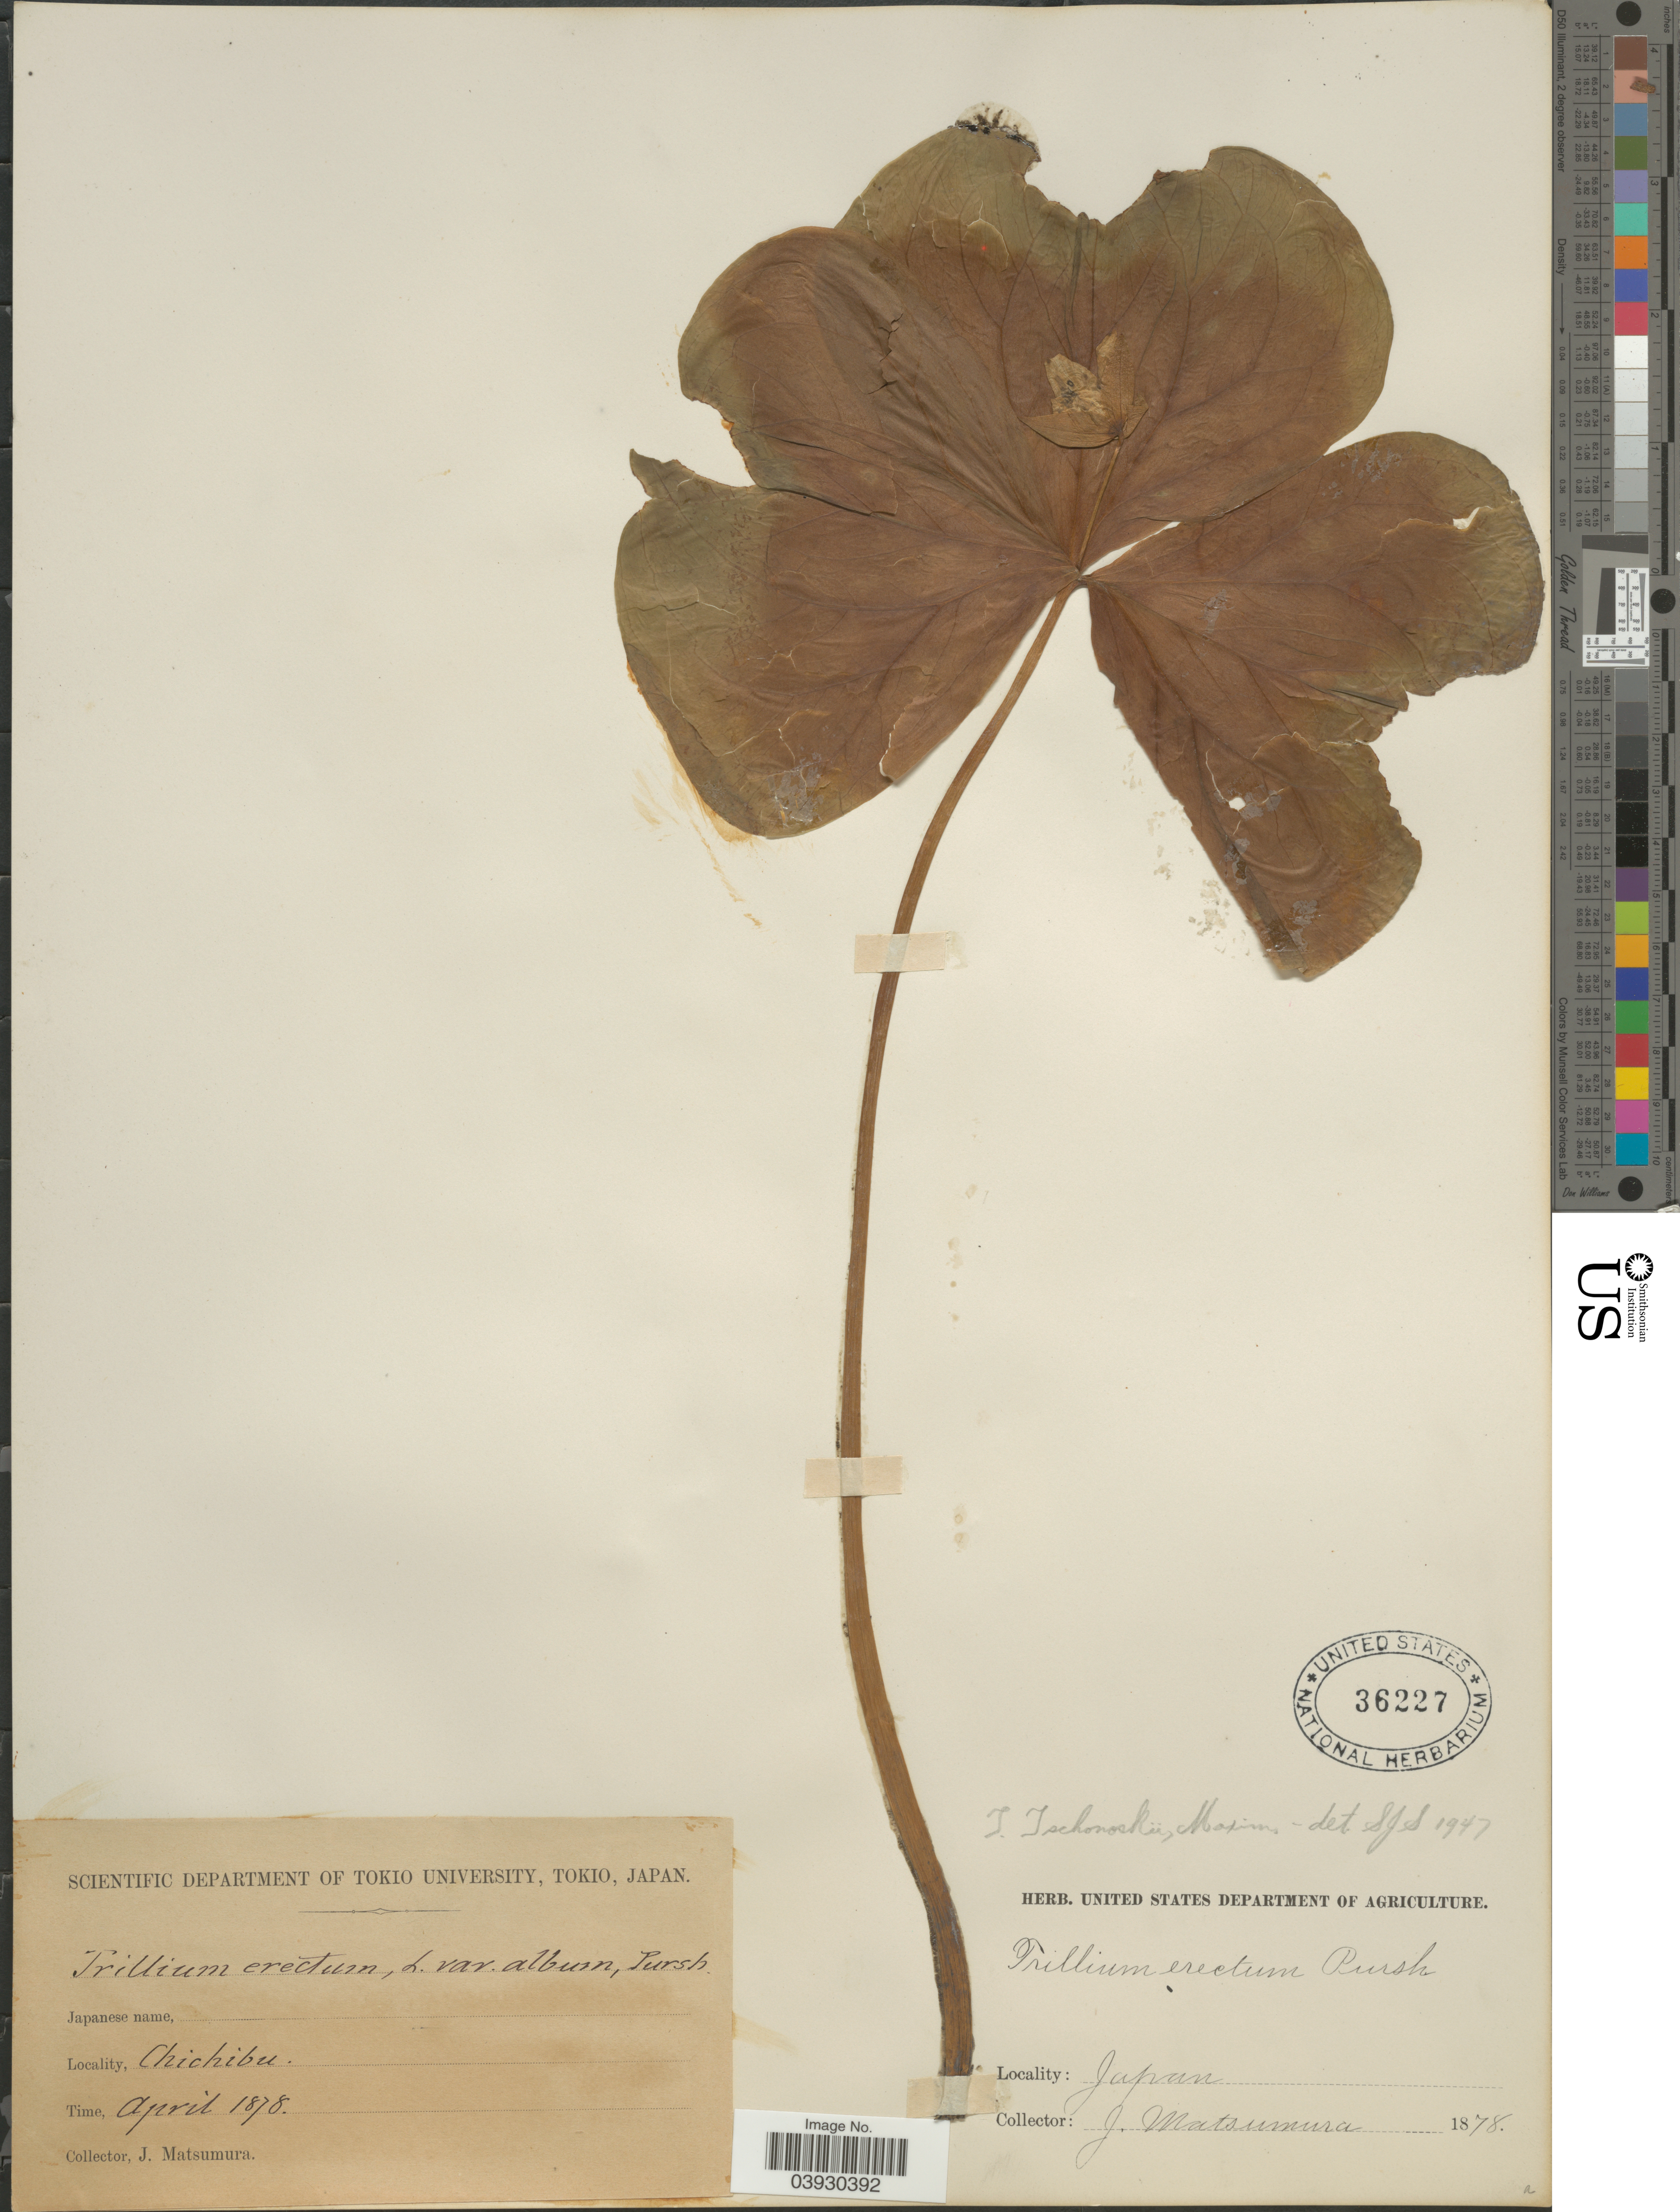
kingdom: Plantae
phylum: Tracheophyta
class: Liliopsida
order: Liliales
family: Melanthiaceae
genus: Trillium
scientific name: Trillium tschonoskii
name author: Maxim.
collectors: J. Matsumura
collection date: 1878-04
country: Japan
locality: Chichibu.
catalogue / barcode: US 36227